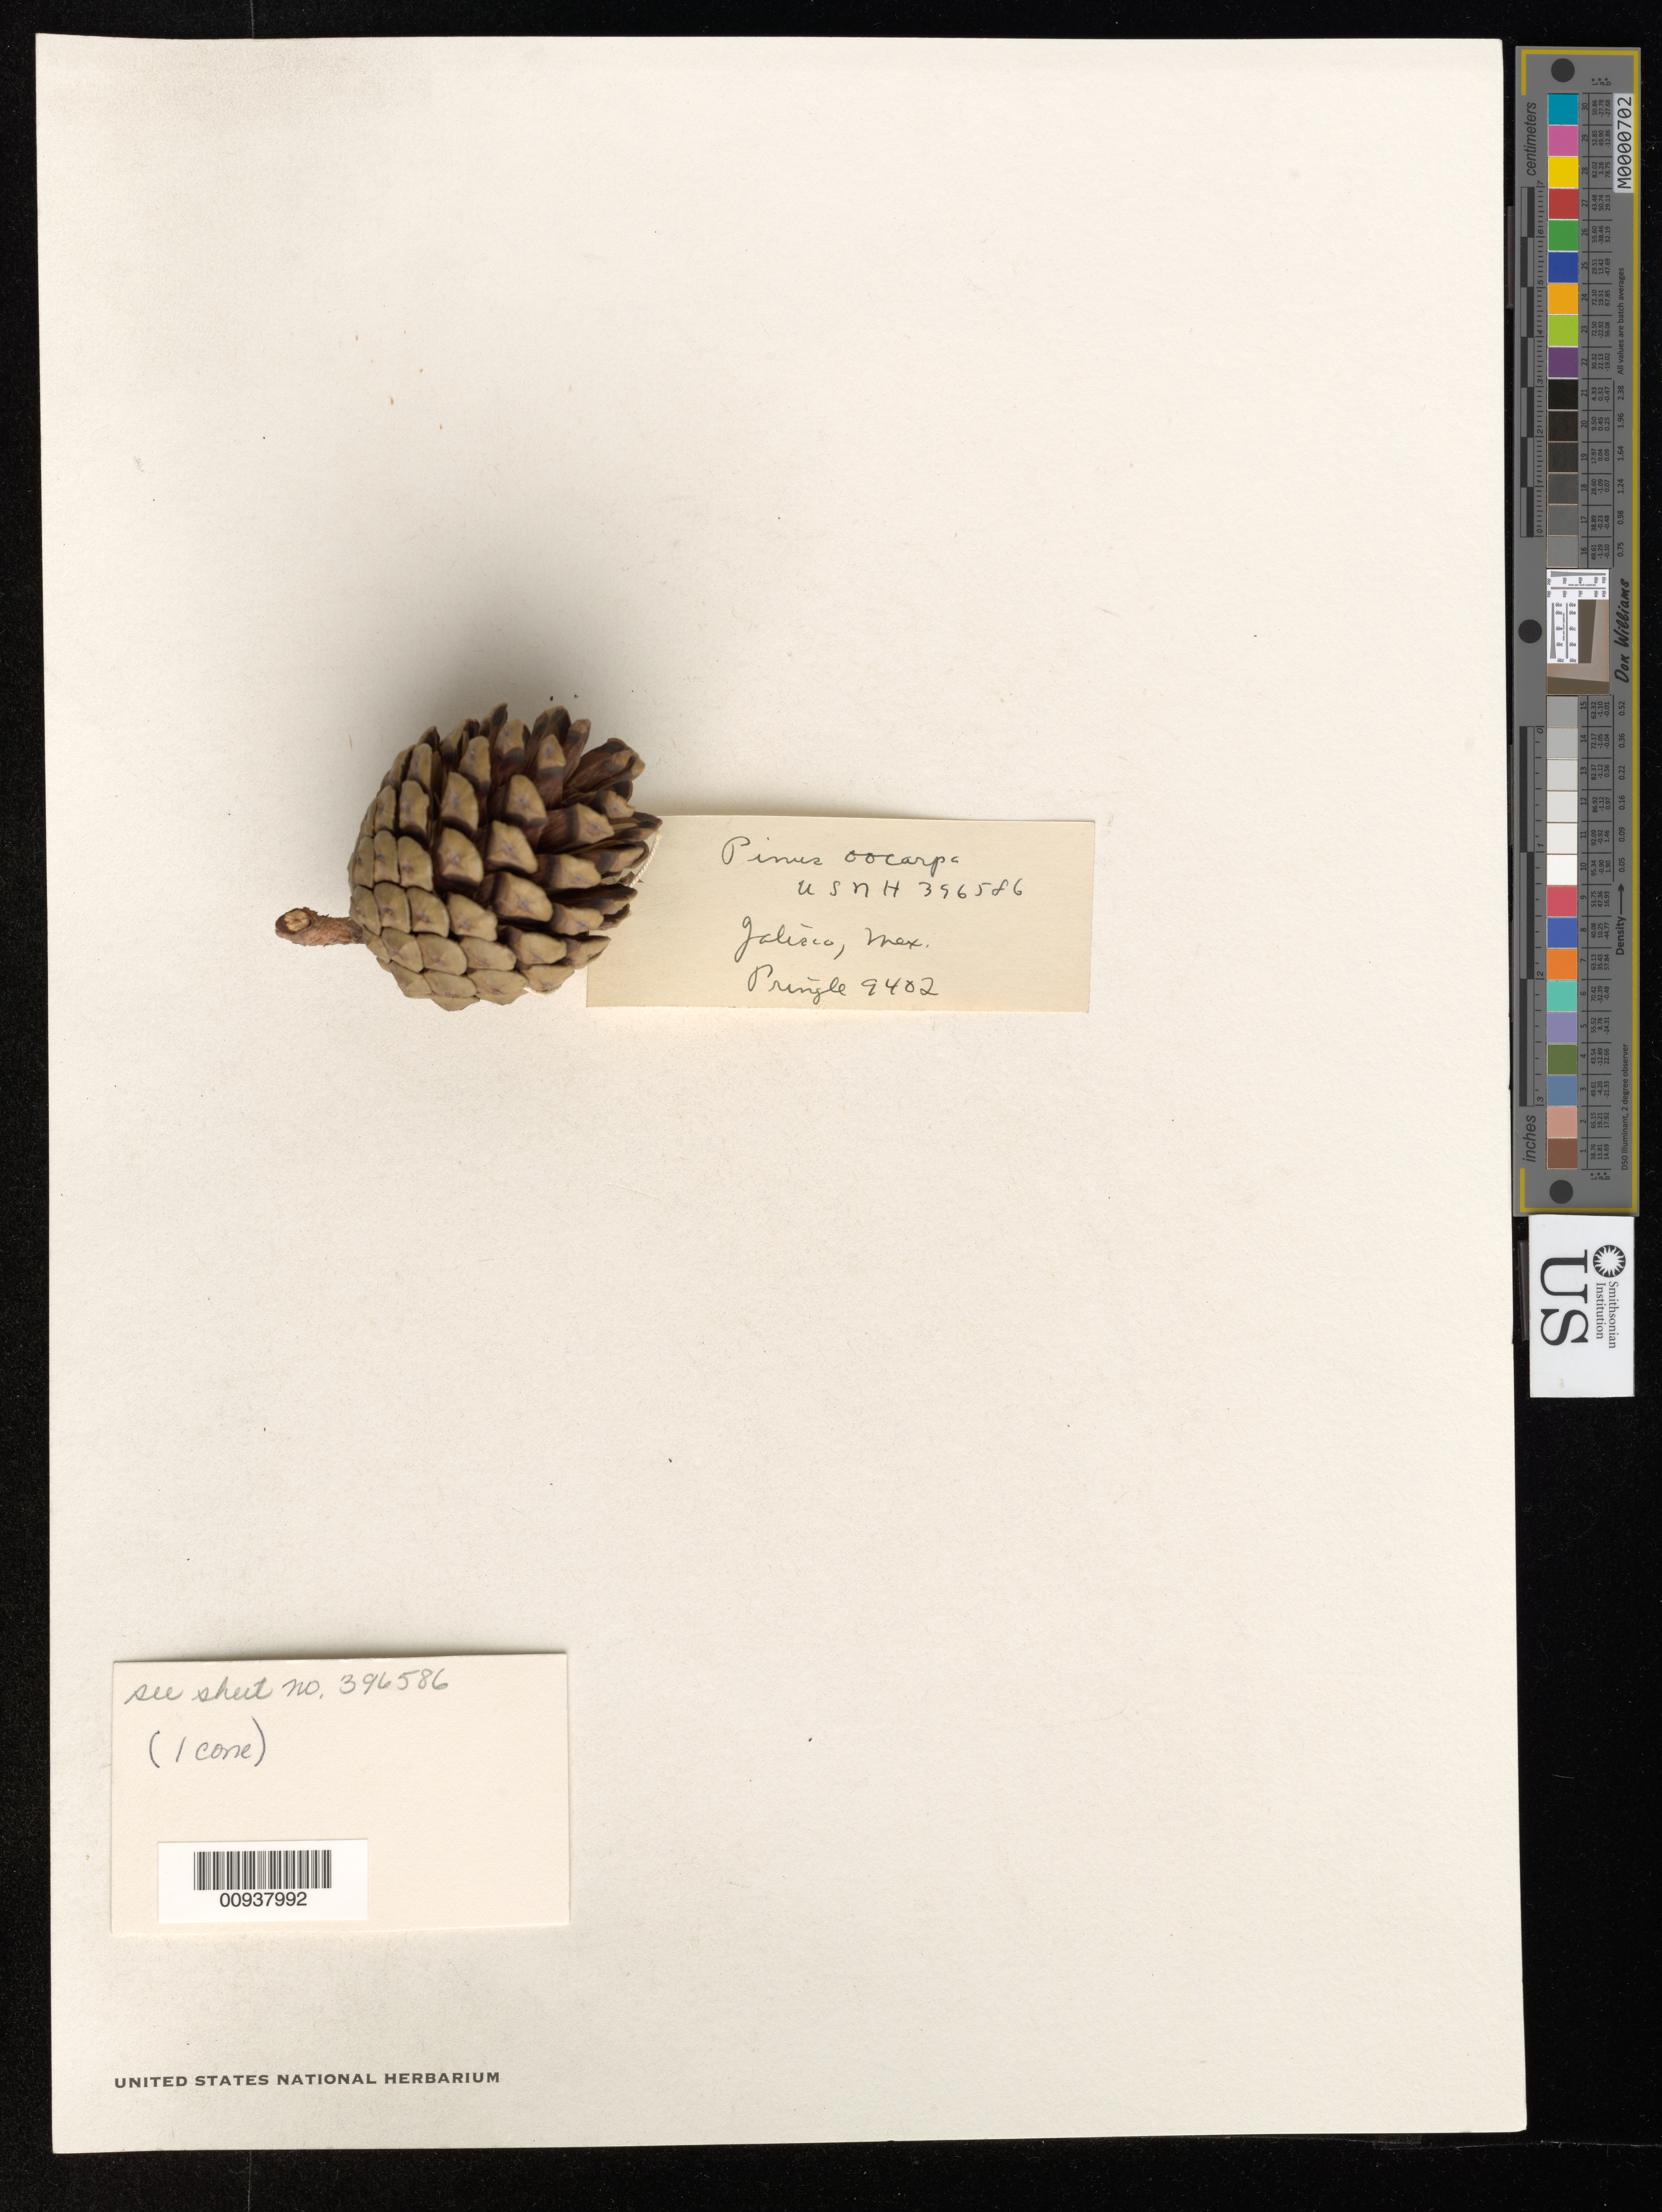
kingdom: Plantae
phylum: Tracheophyta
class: Pinopsida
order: Pinales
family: Pinaceae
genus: Pinus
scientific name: Pinus oocarpa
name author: Schiede ex Schltdl.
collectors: C. G. Pringle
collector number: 9402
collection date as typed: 13 May 1901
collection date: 1901-05-13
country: Mexico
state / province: Jalisco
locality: Near Guadalajara.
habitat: Hills.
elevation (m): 1524